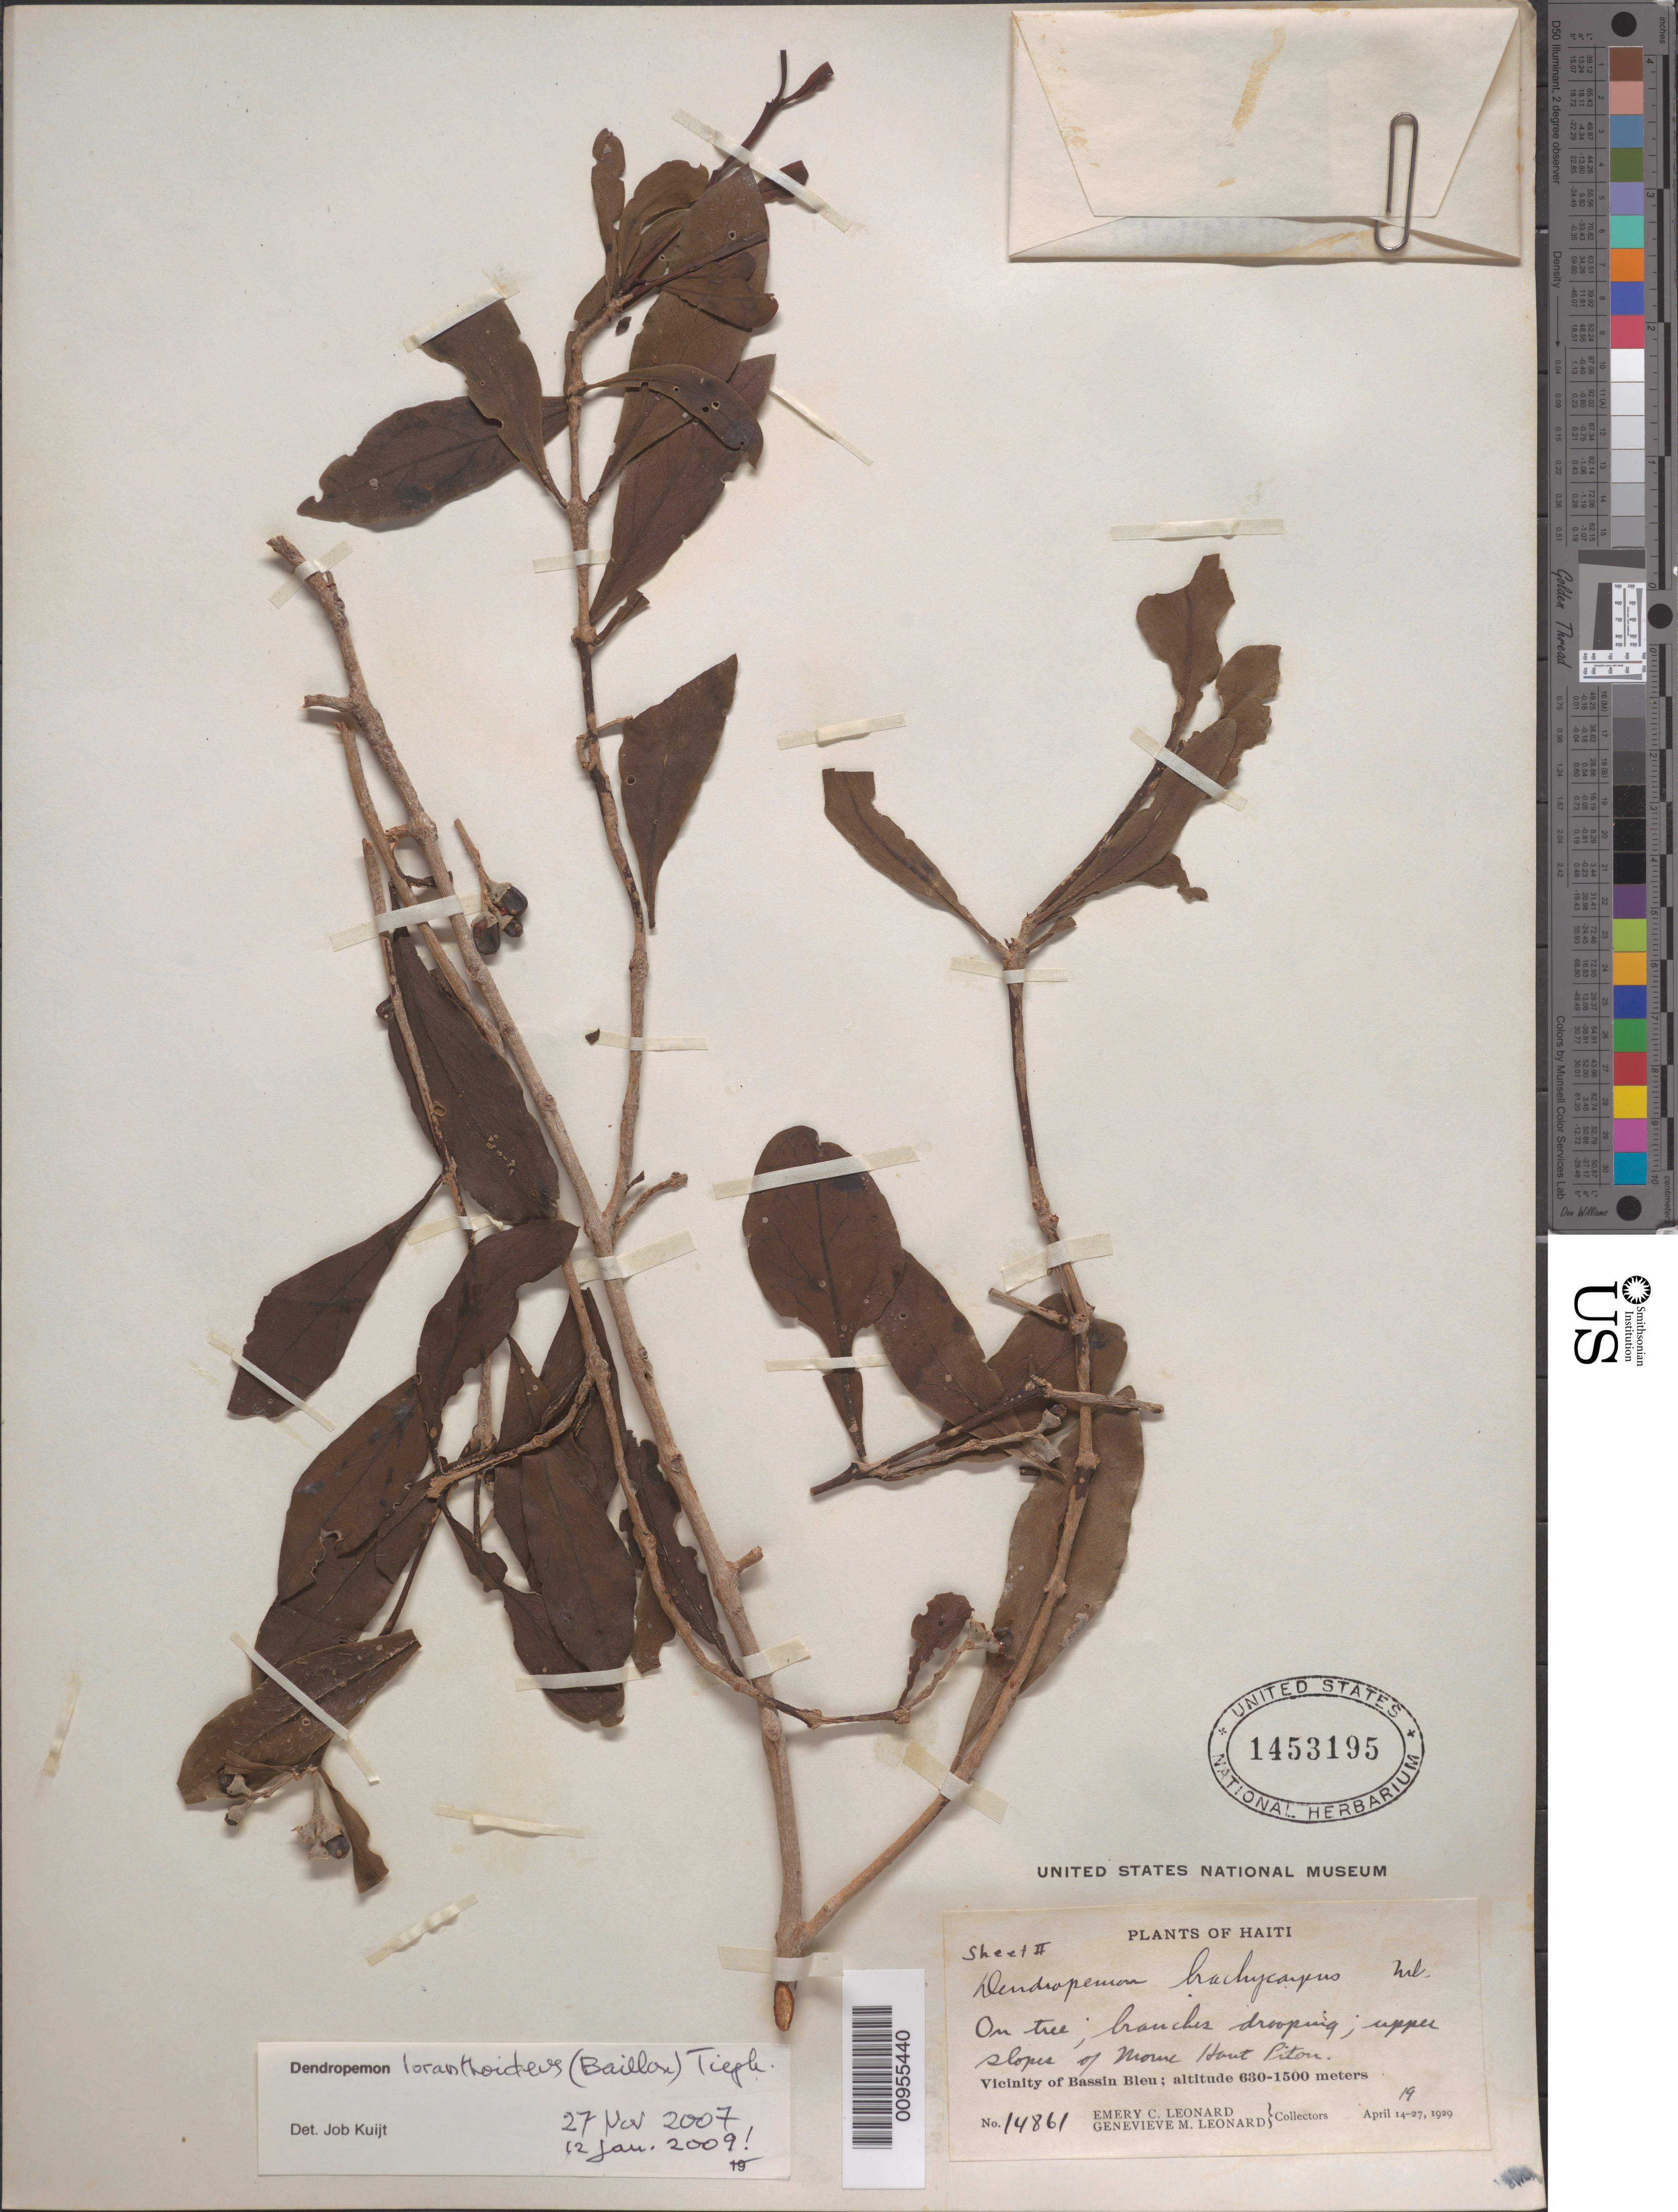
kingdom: Plantae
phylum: Tracheophyta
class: Magnoliopsida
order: Santalales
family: Loranthaceae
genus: Dendropemon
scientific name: Dendropemon loranthoideus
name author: (Baill.) Tiegh.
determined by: Kuijt, Job, (CANADA)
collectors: E. C. Leonard & G. M. Leonard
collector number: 14861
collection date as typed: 19 Apr 1929 to 27 Apr 1929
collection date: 1929-04-19/1929-04-27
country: Haiti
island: Hispaniola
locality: Bassin Bleu, vicinity of; upper slopes of Morne Haut Piton.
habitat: On tree.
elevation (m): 630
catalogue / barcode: US 1453195